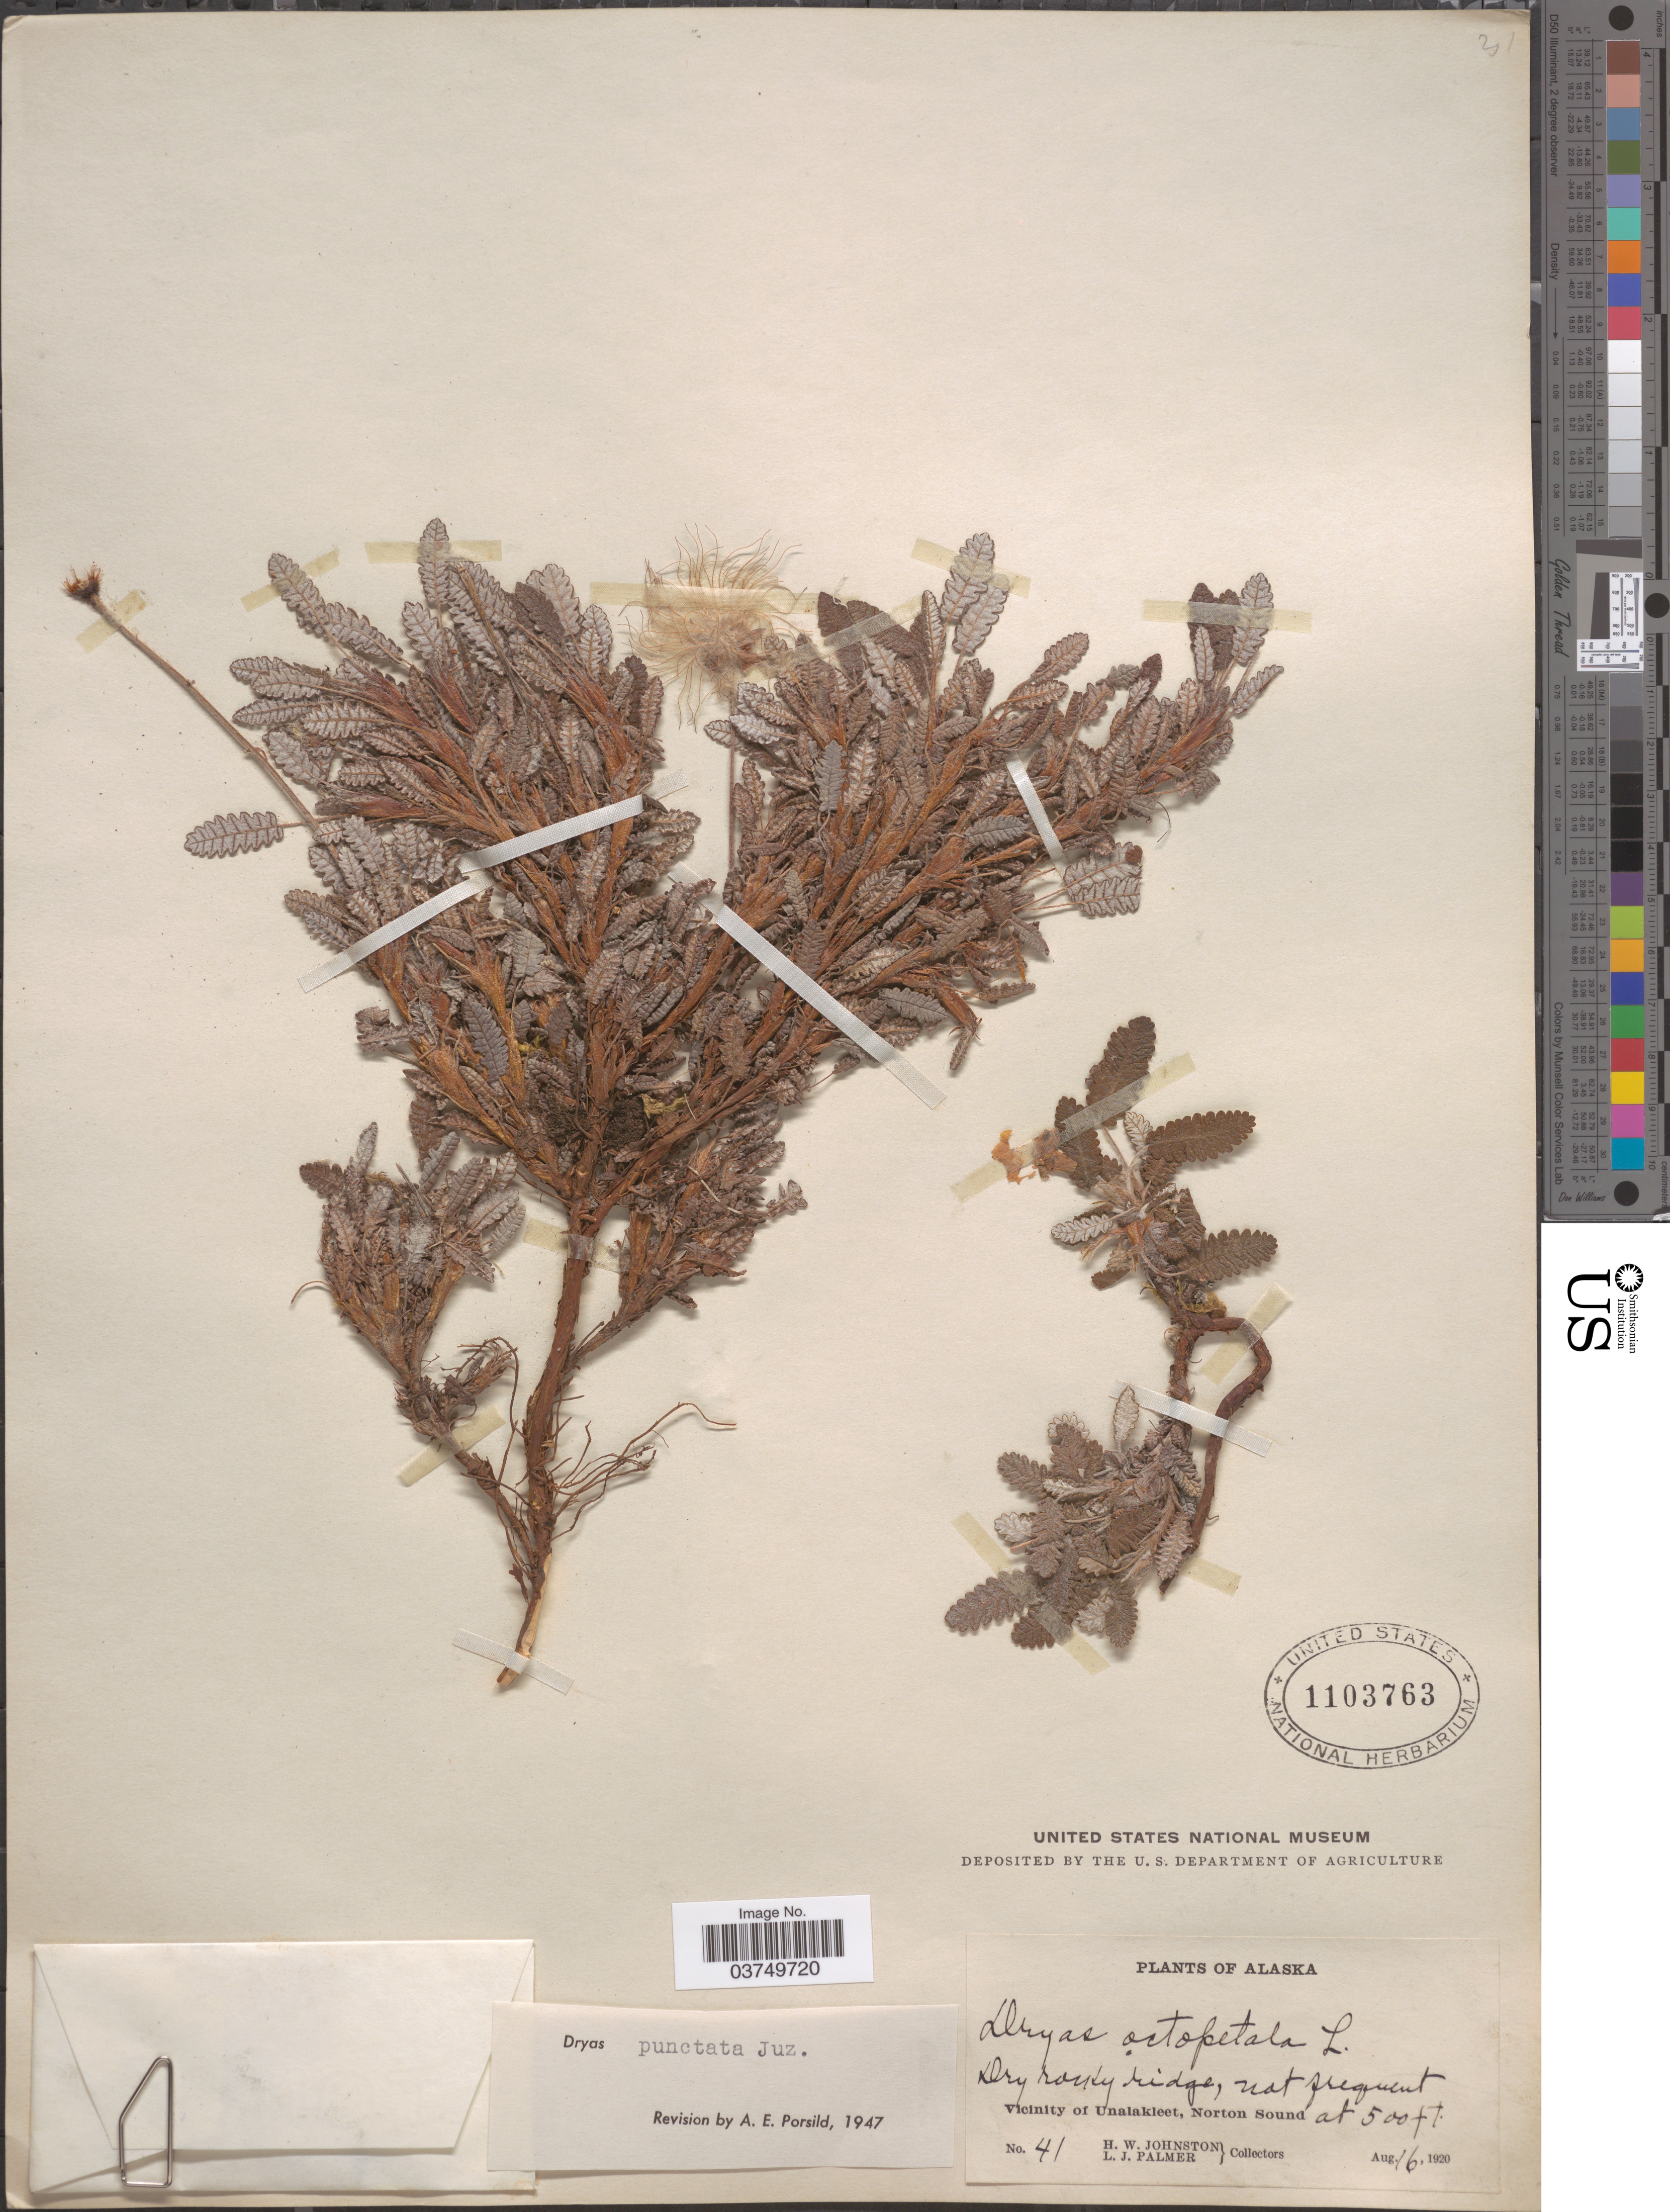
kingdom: Plantae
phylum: Tracheophyta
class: Magnoliopsida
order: Rosales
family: Rosaceae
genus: Dryas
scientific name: Dryas punctata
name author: Juz.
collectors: H. W. Johnston & L. J. Palmer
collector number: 41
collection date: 1920-08-16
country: United States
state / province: Alaska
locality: Vicinity of Unalakleet, Norton Sound.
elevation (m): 152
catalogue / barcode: US 1103763